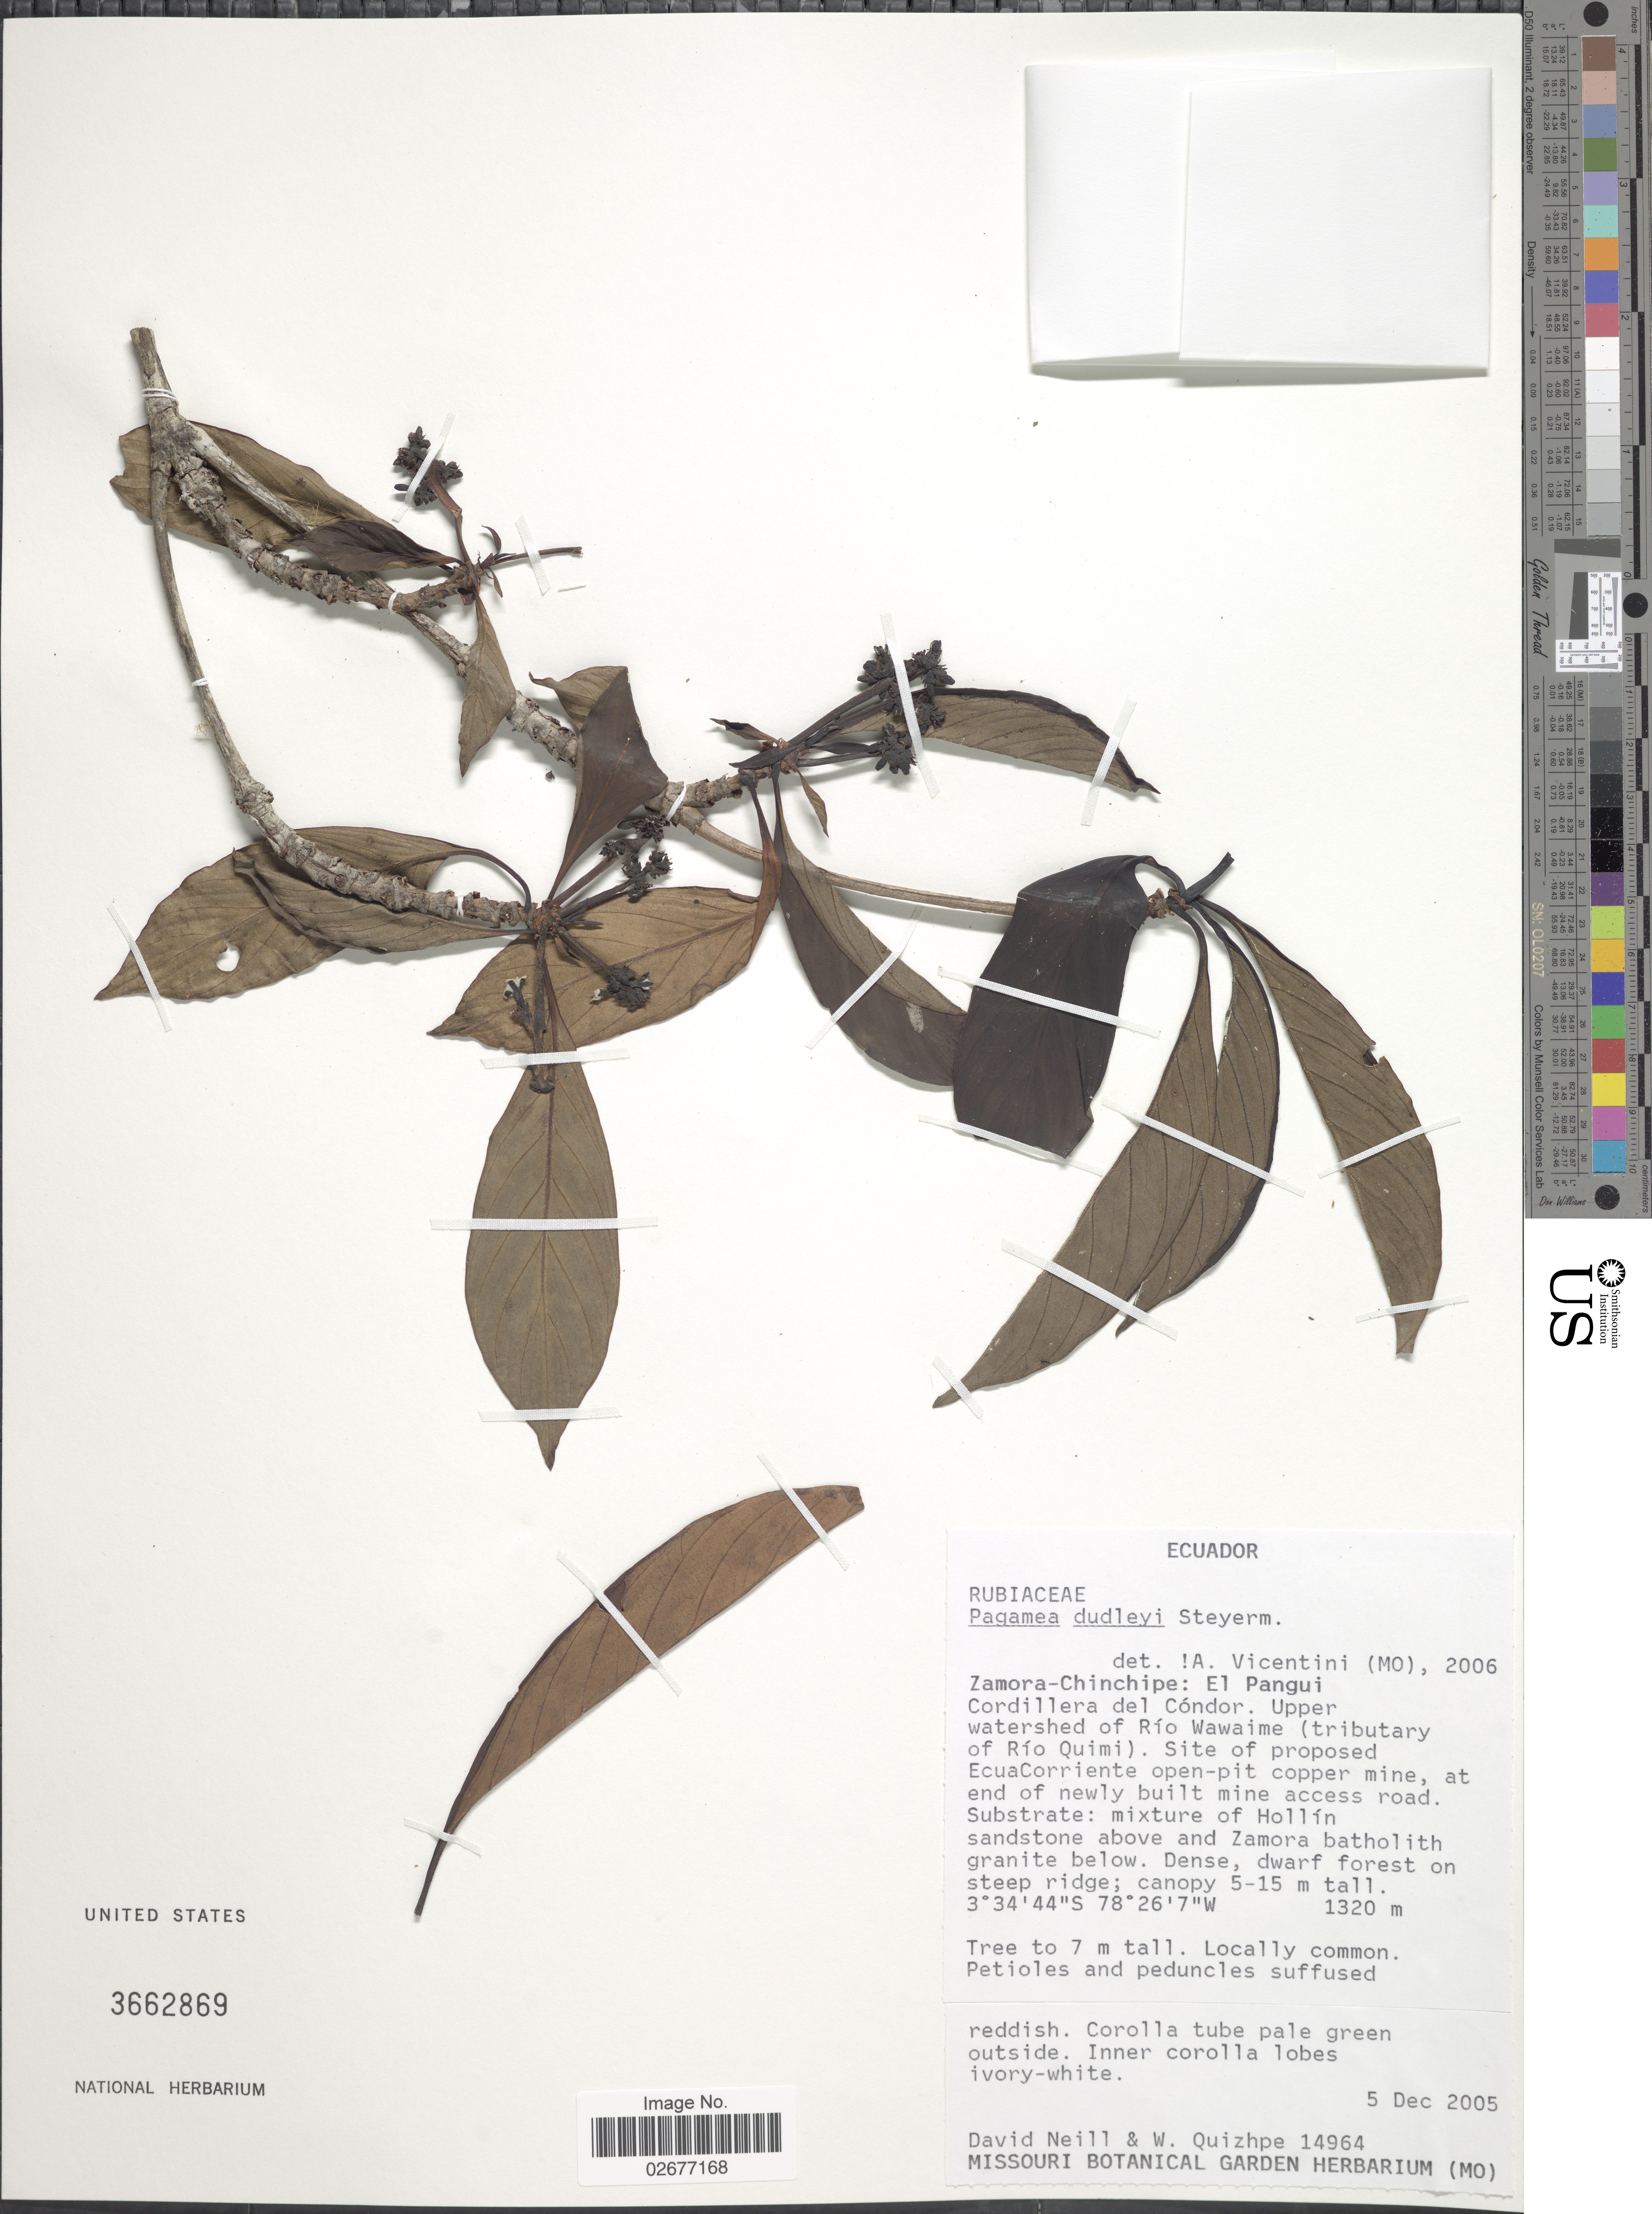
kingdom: Plantae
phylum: Tracheophyta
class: Magnoliopsida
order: Gentianales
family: Rubiaceae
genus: Pagamea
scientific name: Pagamea dudleyi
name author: Steyerm.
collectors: D. A. Neill & W. Quizhpe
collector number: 14964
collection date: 2005-12-05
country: Ecuador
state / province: Zamora-Chinchipe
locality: Zamora-Chinchipe: El Pangui, Cordillera del Condor, Upper watershed of Rio Wawaime (tributary of Rio Quimi), Site of proposed EcuaCorrientes open-pit copper mine, at end of newly built mine access road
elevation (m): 1320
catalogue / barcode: US 3662869